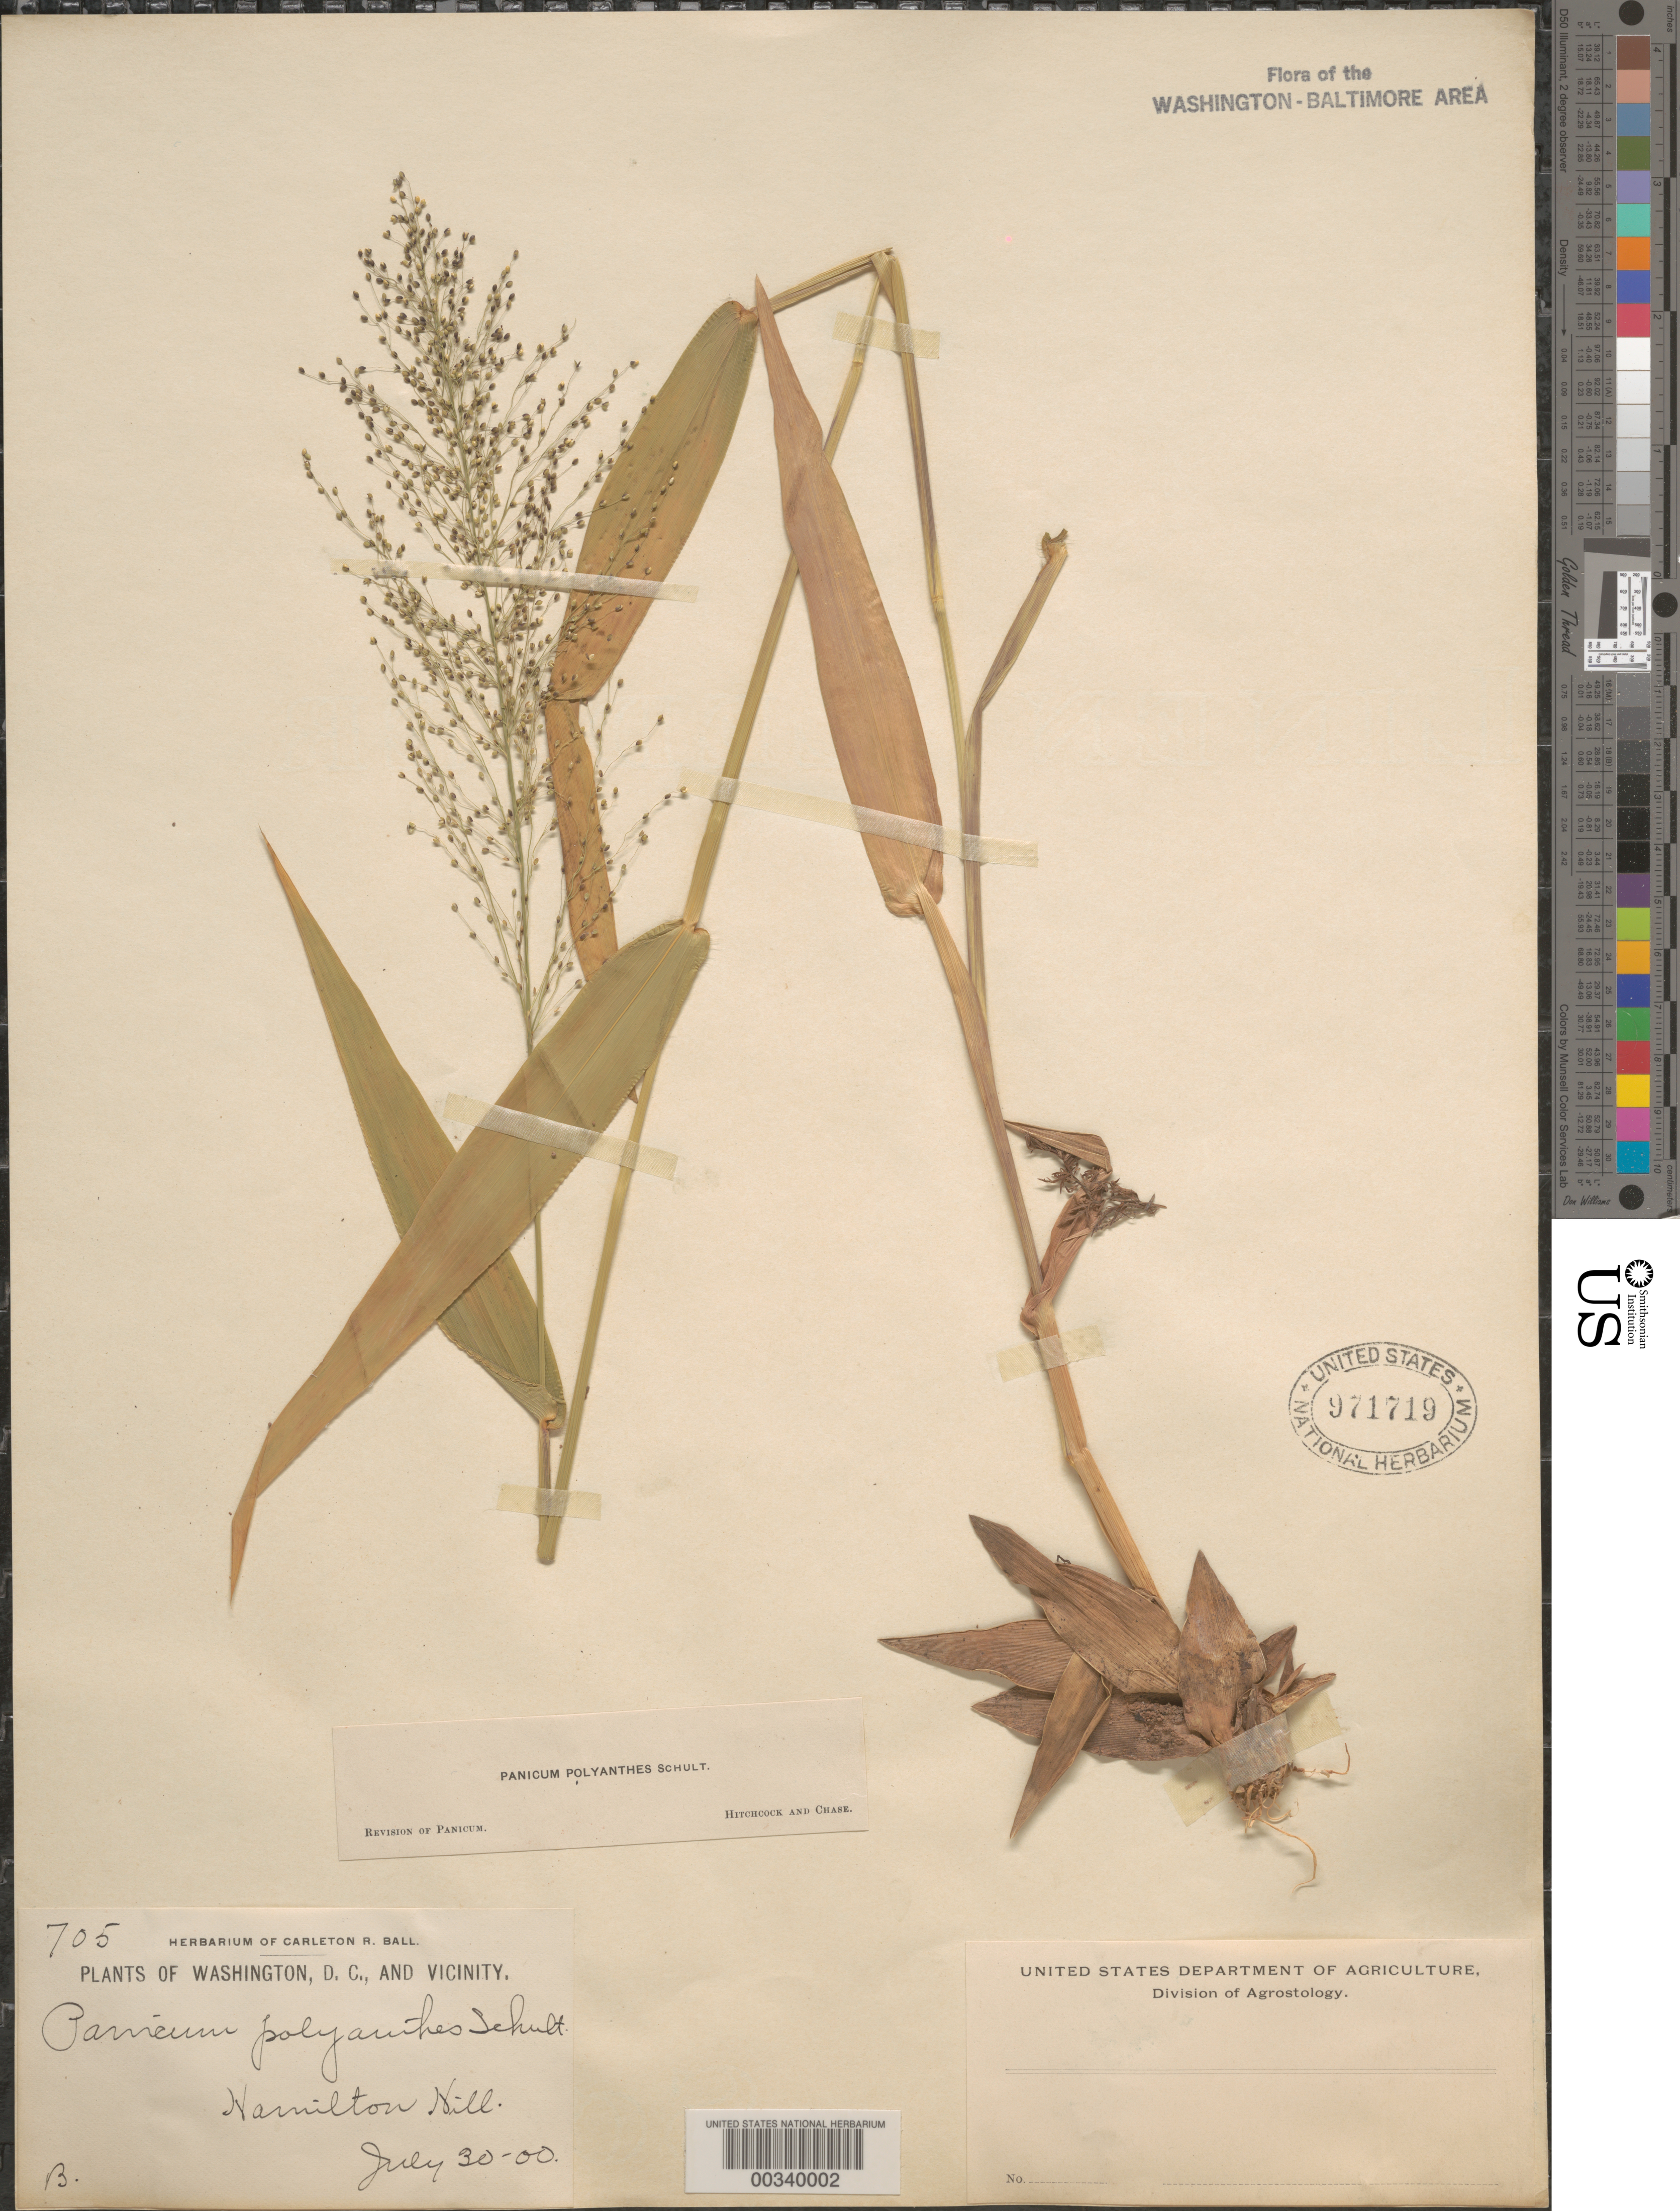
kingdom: Plantae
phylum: Tracheophyta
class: Liliopsida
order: Poales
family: Poaceae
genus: Dichanthelium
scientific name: Dichanthelium sphaerocarpon var. isophyllum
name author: (Scribn.) Gould & C.A. Clark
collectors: C. R. Ball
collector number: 705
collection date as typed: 30 Jul 1900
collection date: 1900-07-30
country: United States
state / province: District of Columbia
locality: Hamilton Hill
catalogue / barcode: US 971719